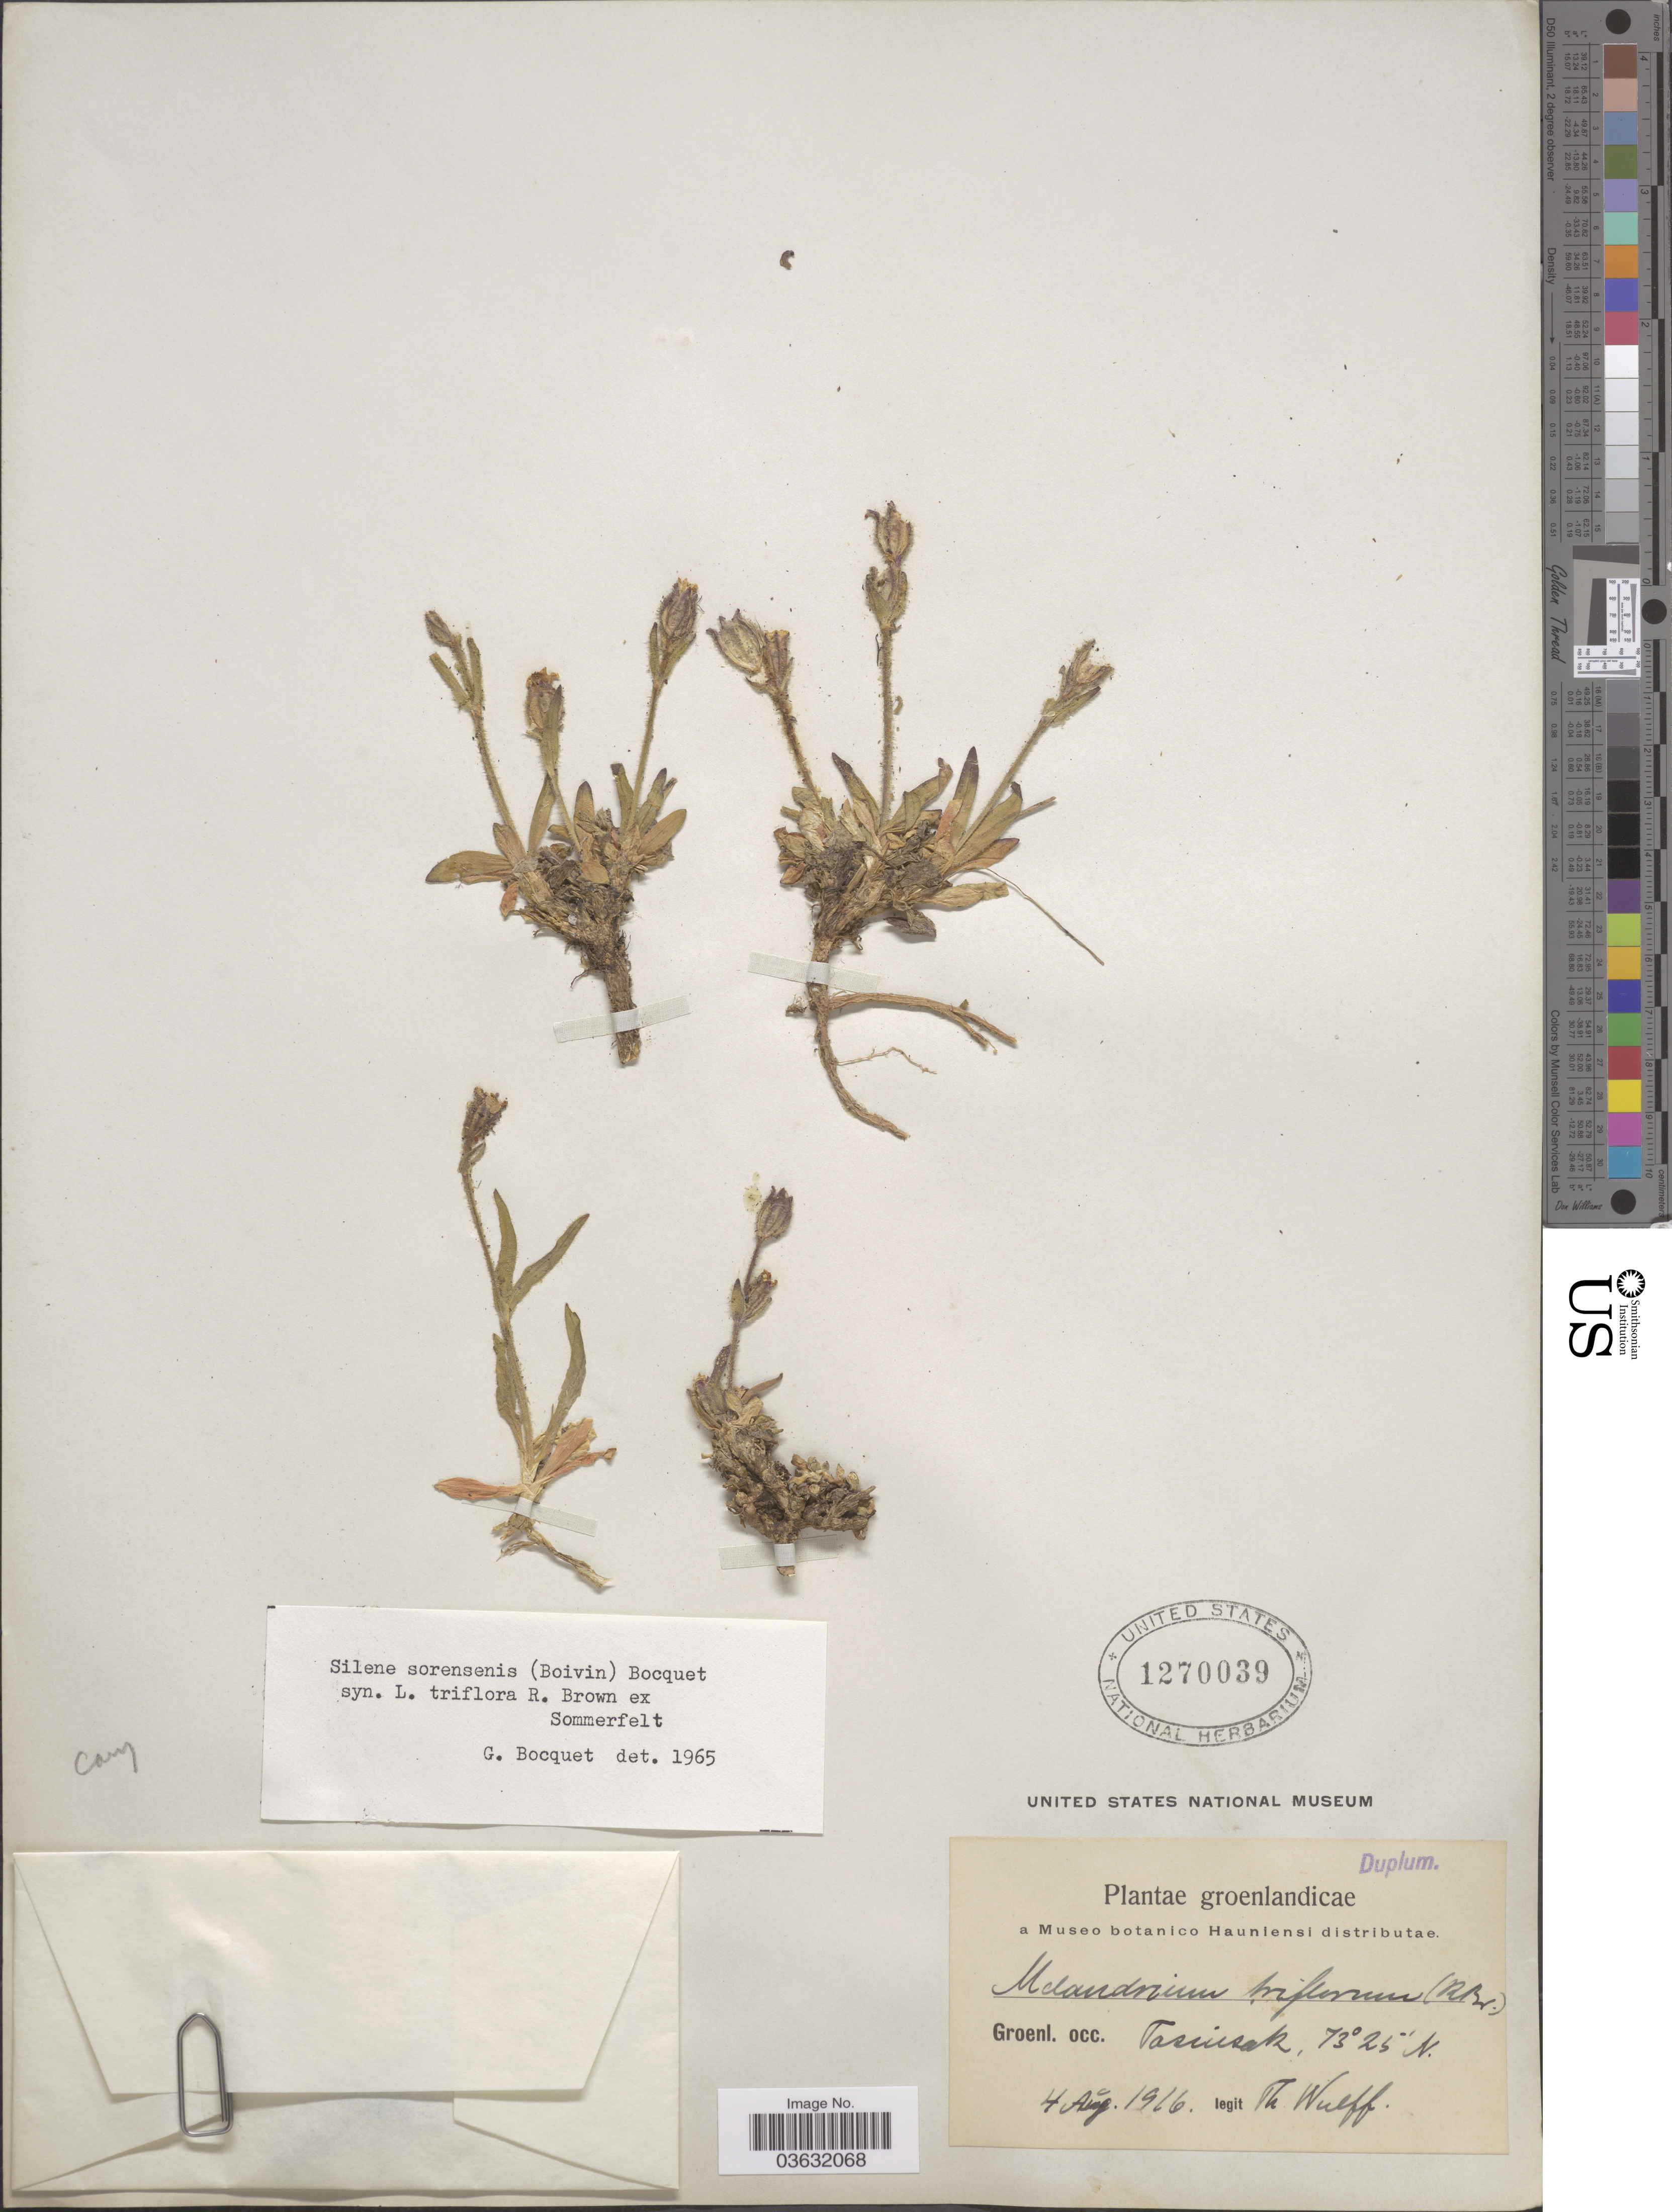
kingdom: Plantae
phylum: Tracheophyta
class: Magnoliopsida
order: Caryophyllales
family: Caryophyllaceae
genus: Silene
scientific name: Silene sorensenis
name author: (B. Boivin) Bocquet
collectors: T. Wulff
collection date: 1926-08-04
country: Greenland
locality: Groenl. occ. Tasiusak.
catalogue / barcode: US 1270039